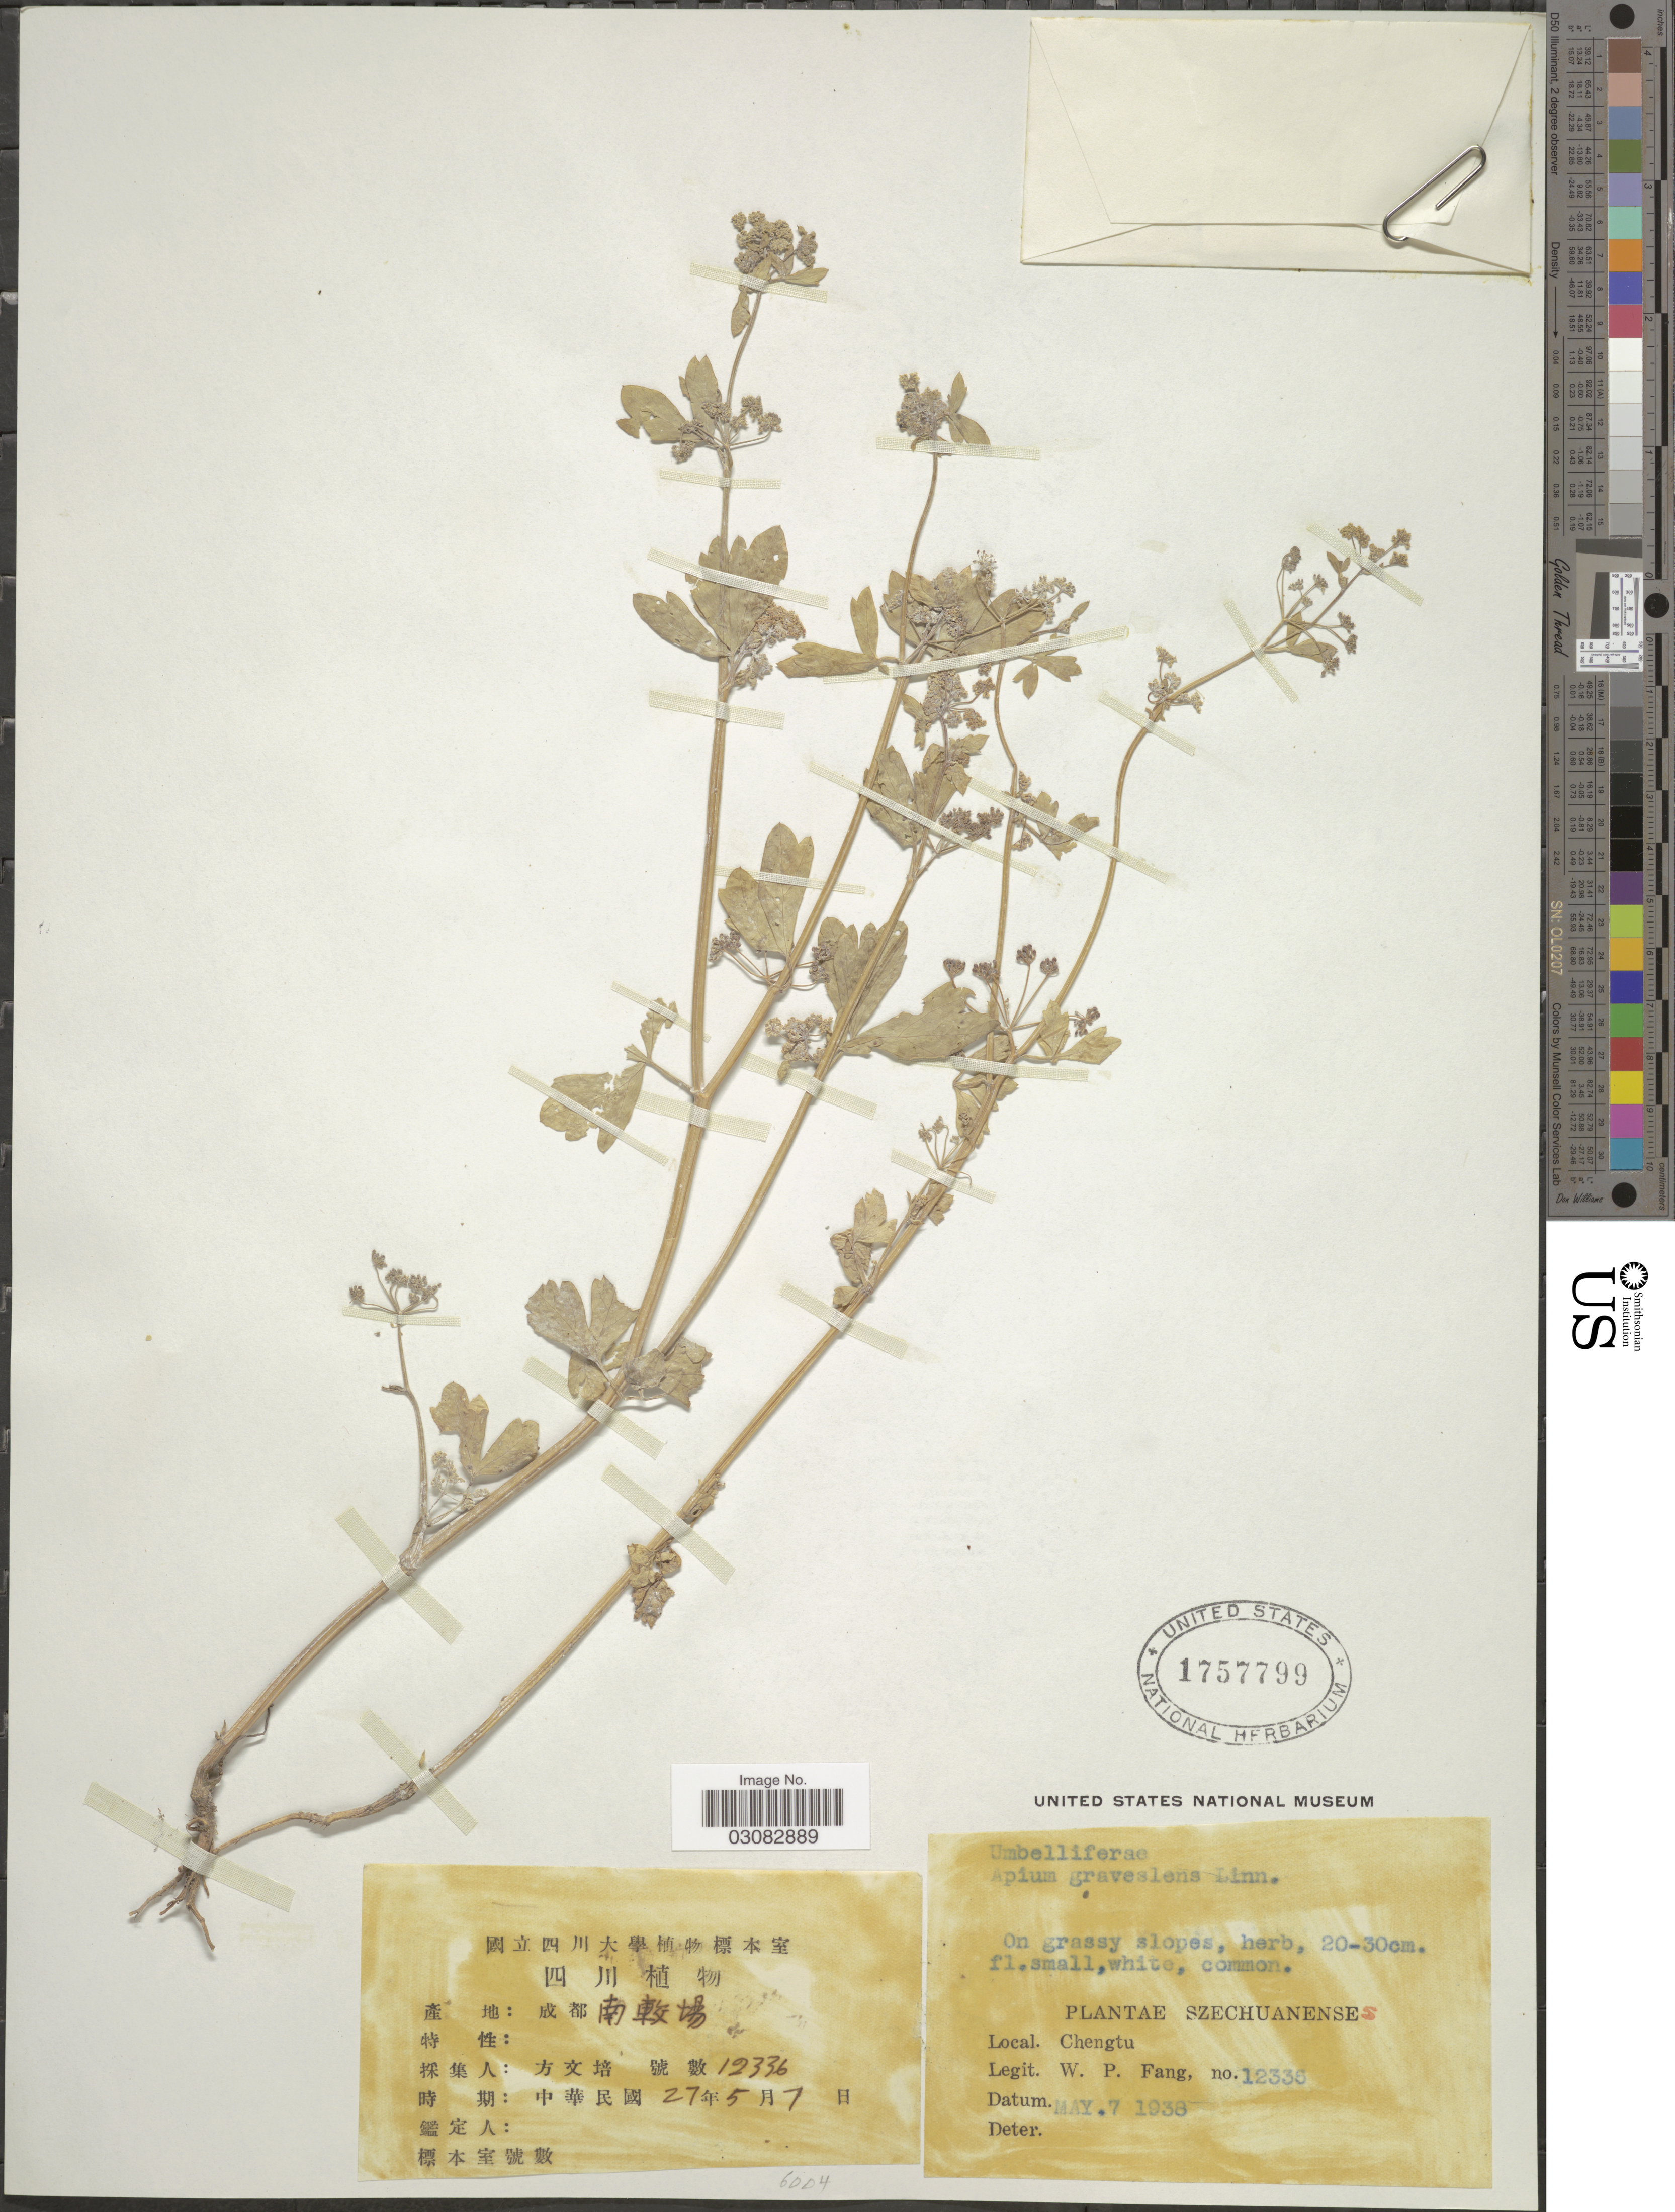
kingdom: Plantae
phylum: Tracheophyta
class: Magnoliopsida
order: Apiales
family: Apiaceae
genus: Apium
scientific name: Apium graveolens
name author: L.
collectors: W. P. Fang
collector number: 12336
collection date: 1938-05-07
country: China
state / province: Sichuan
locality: Szechuanense, Chengtu.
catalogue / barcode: US 1757799